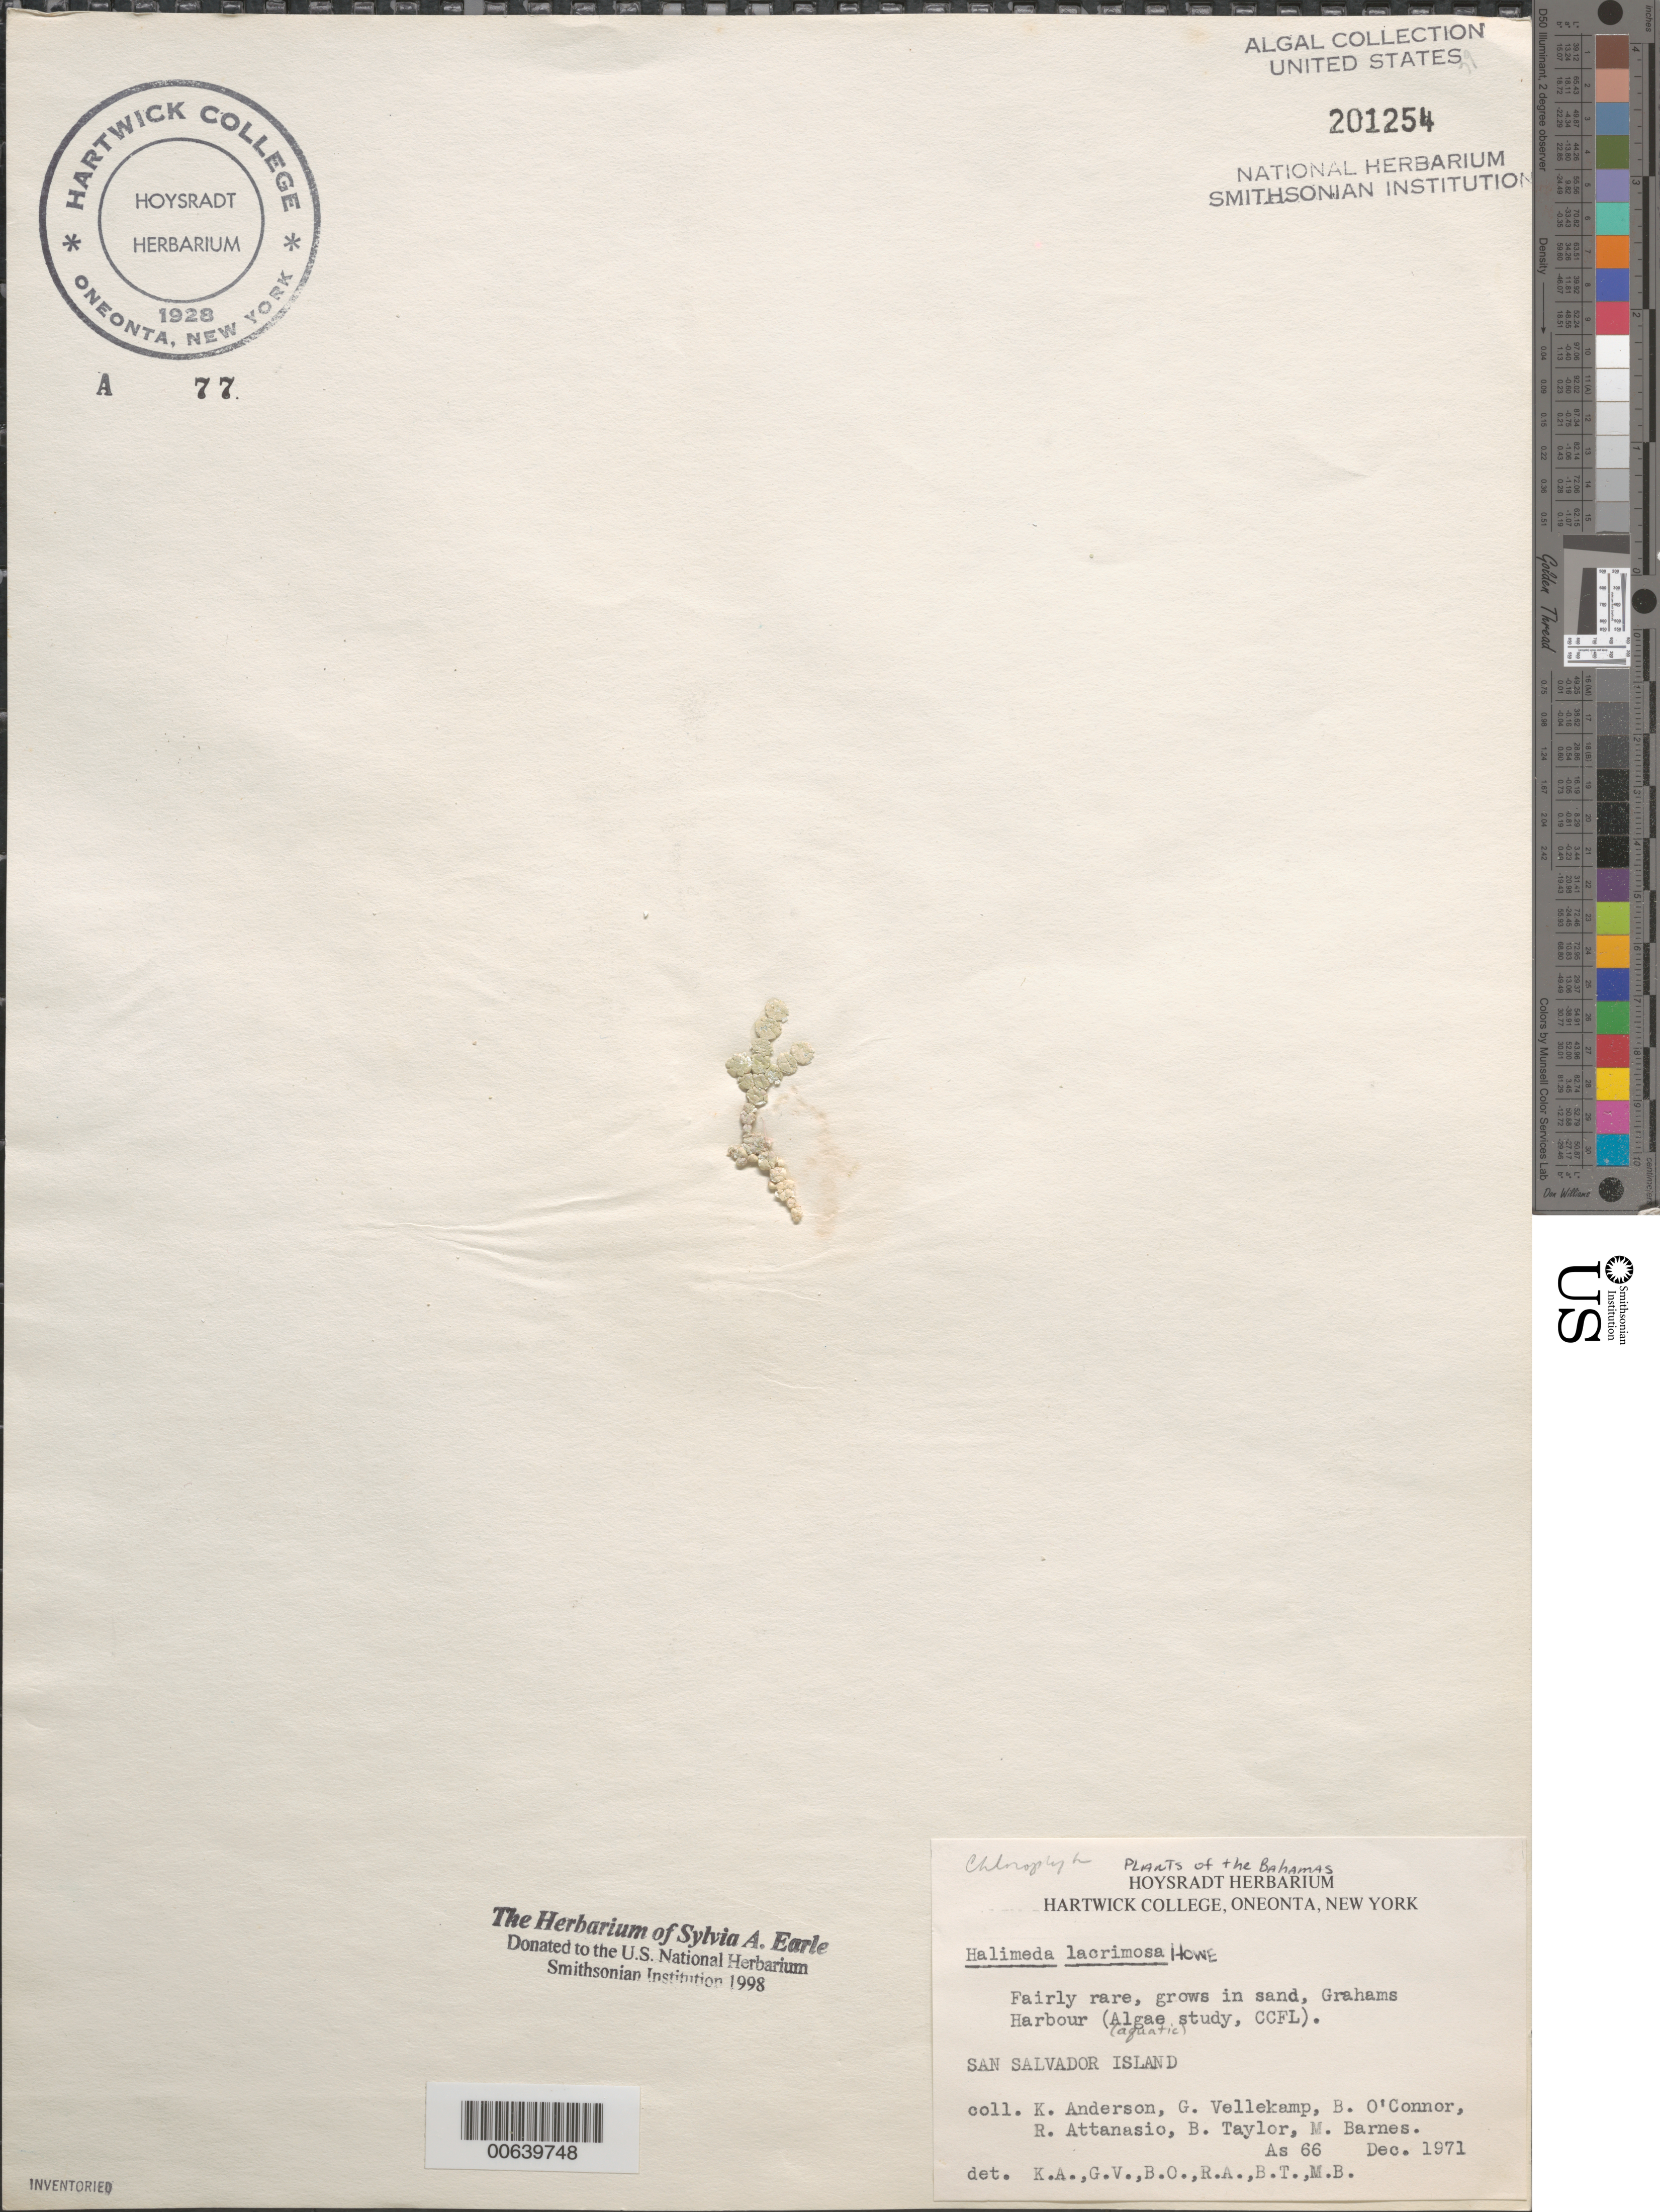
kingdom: Plantae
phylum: Chlorophyta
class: Ulvophyceae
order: Bryopsidales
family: Halimedaceae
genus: Halimeda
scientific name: Halimeda lacrimosa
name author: M. Howe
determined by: Anderson, K.; et al.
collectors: K. Anderson, G. Vellekamp, B. O'Connor, R. Attanasio, B. Taylor & M. Barnes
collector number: As 66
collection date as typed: Dec 1971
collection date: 1971-12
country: Bahamas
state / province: San Salvador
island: San Salvador Island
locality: Grahams Harbour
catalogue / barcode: US 201254